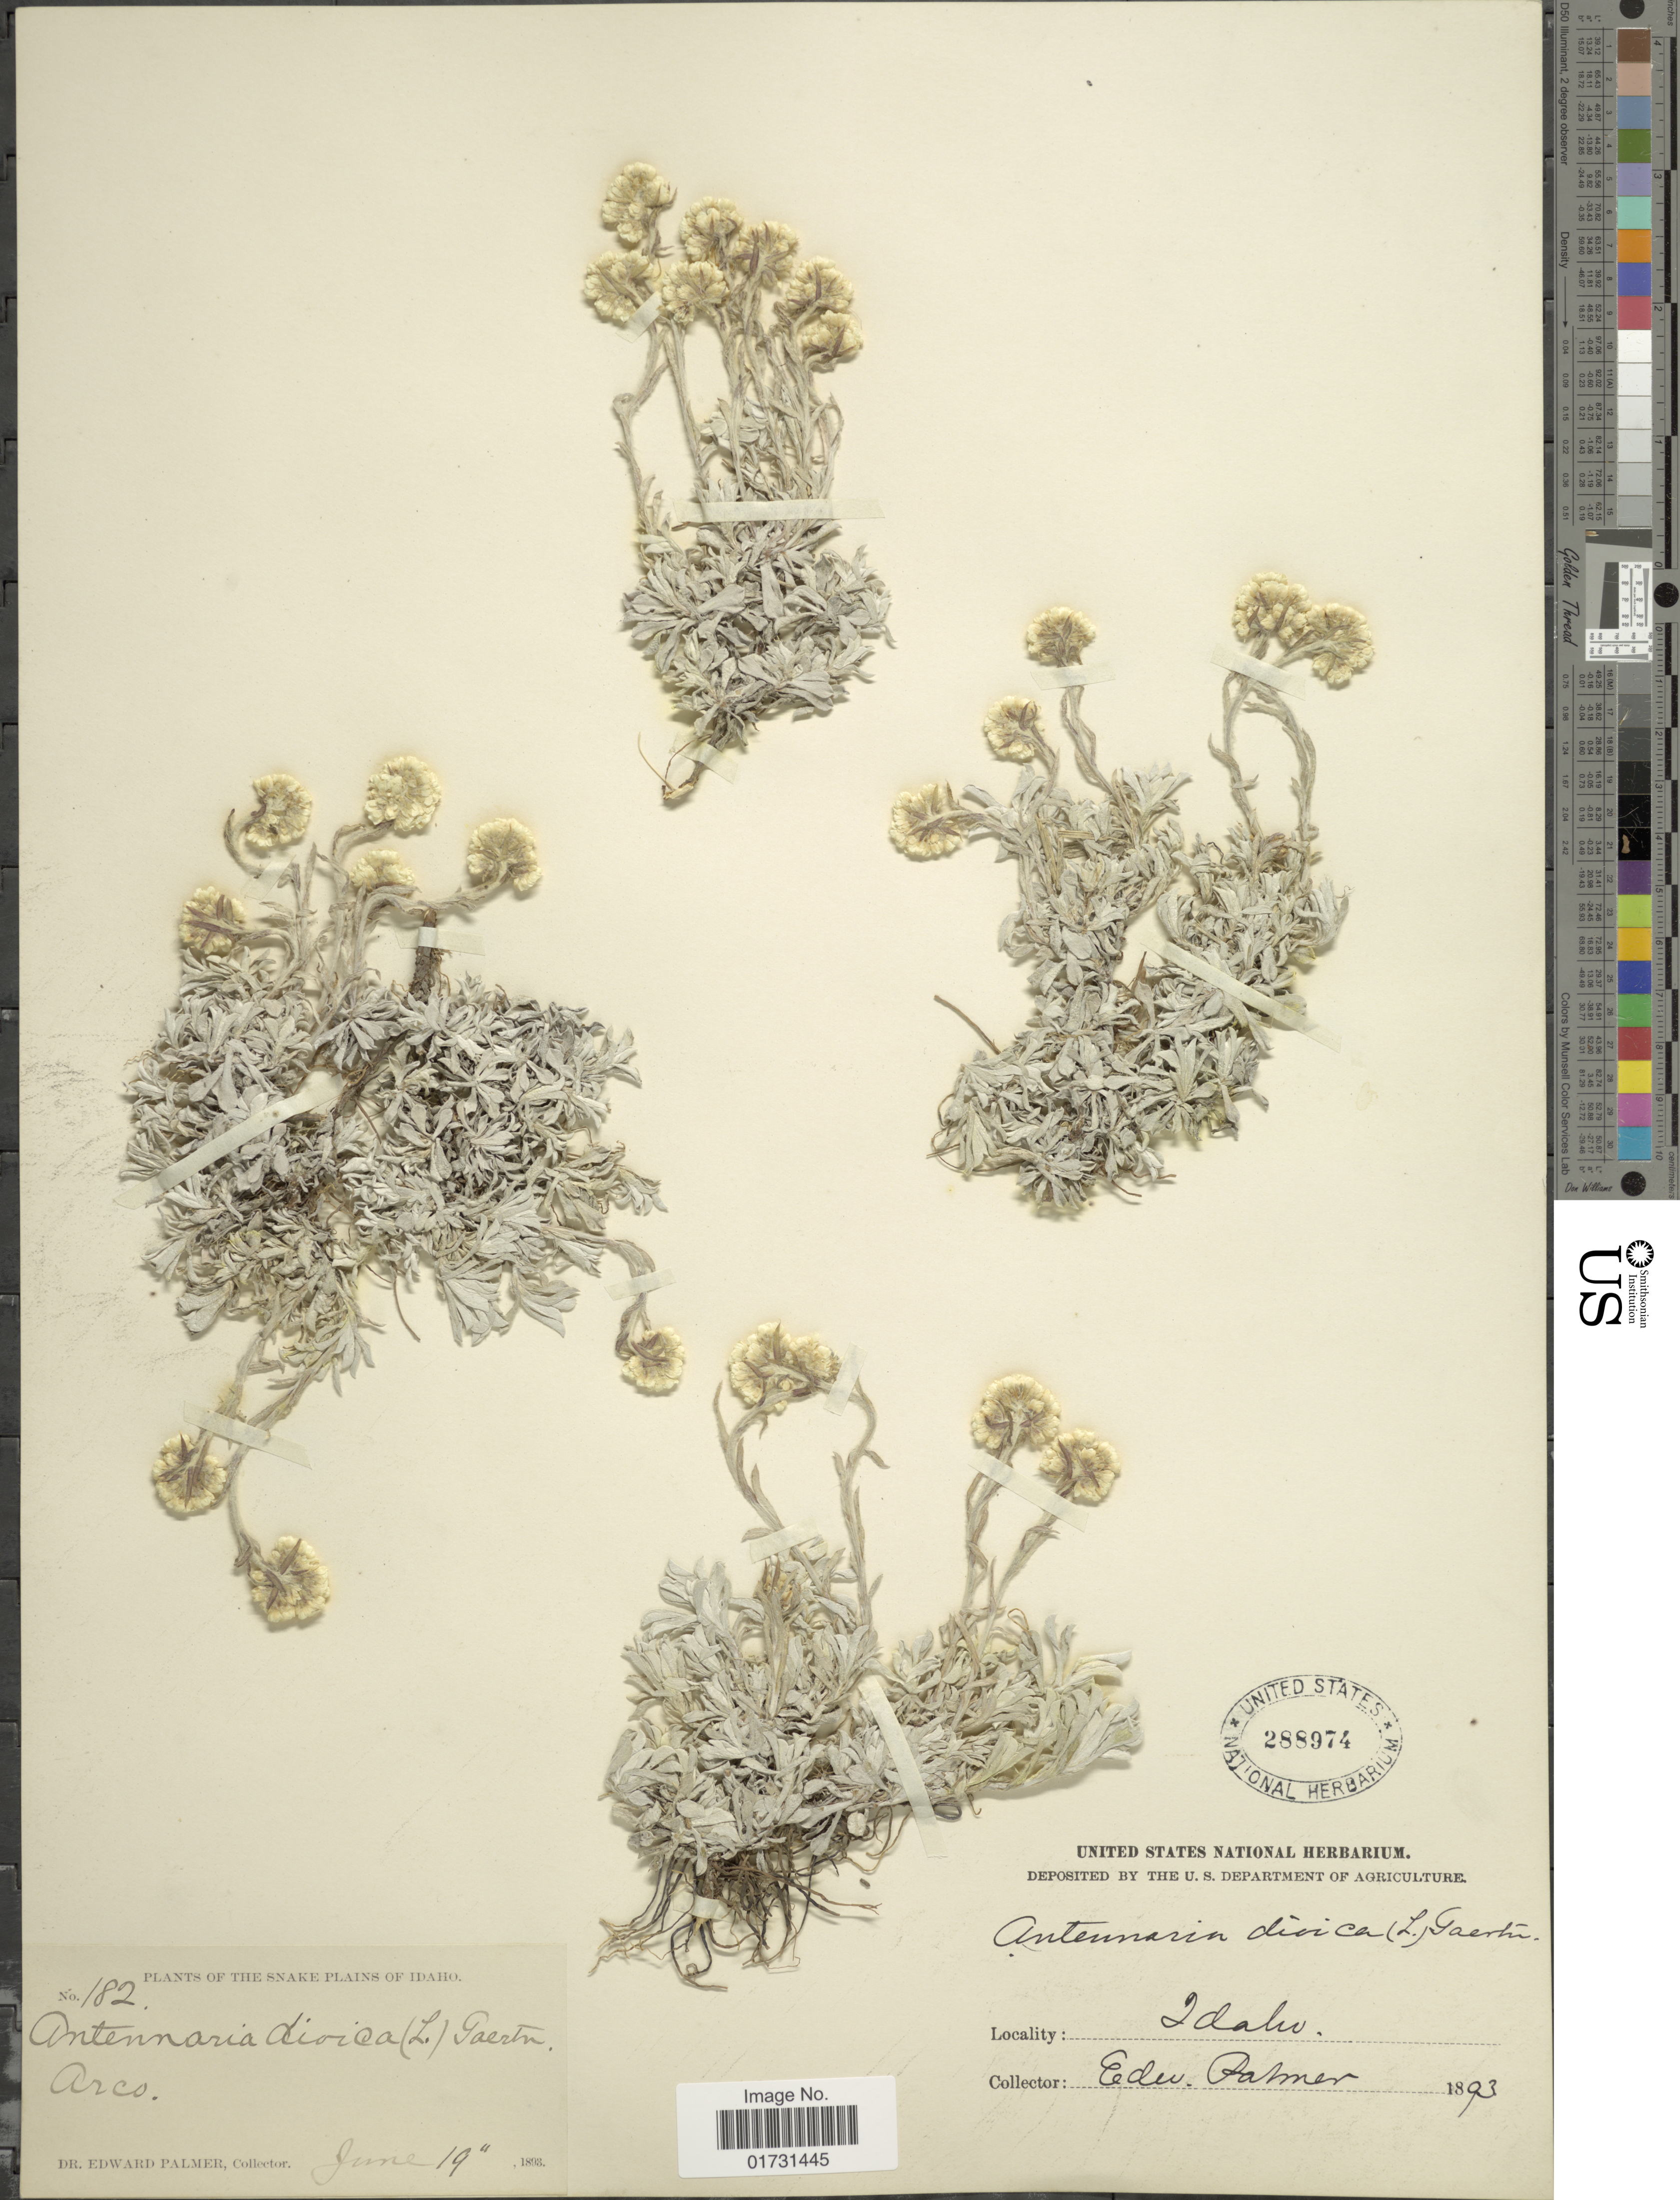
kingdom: Plantae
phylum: Tracheophyta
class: Magnoliopsida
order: Asterales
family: Asteraceae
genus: Antennaria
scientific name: Antennaria microphylla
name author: Rydb.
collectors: E. Palmer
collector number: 182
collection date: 1893-06-19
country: United States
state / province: Idaho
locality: Snake Plains. Arco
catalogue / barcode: US 288974